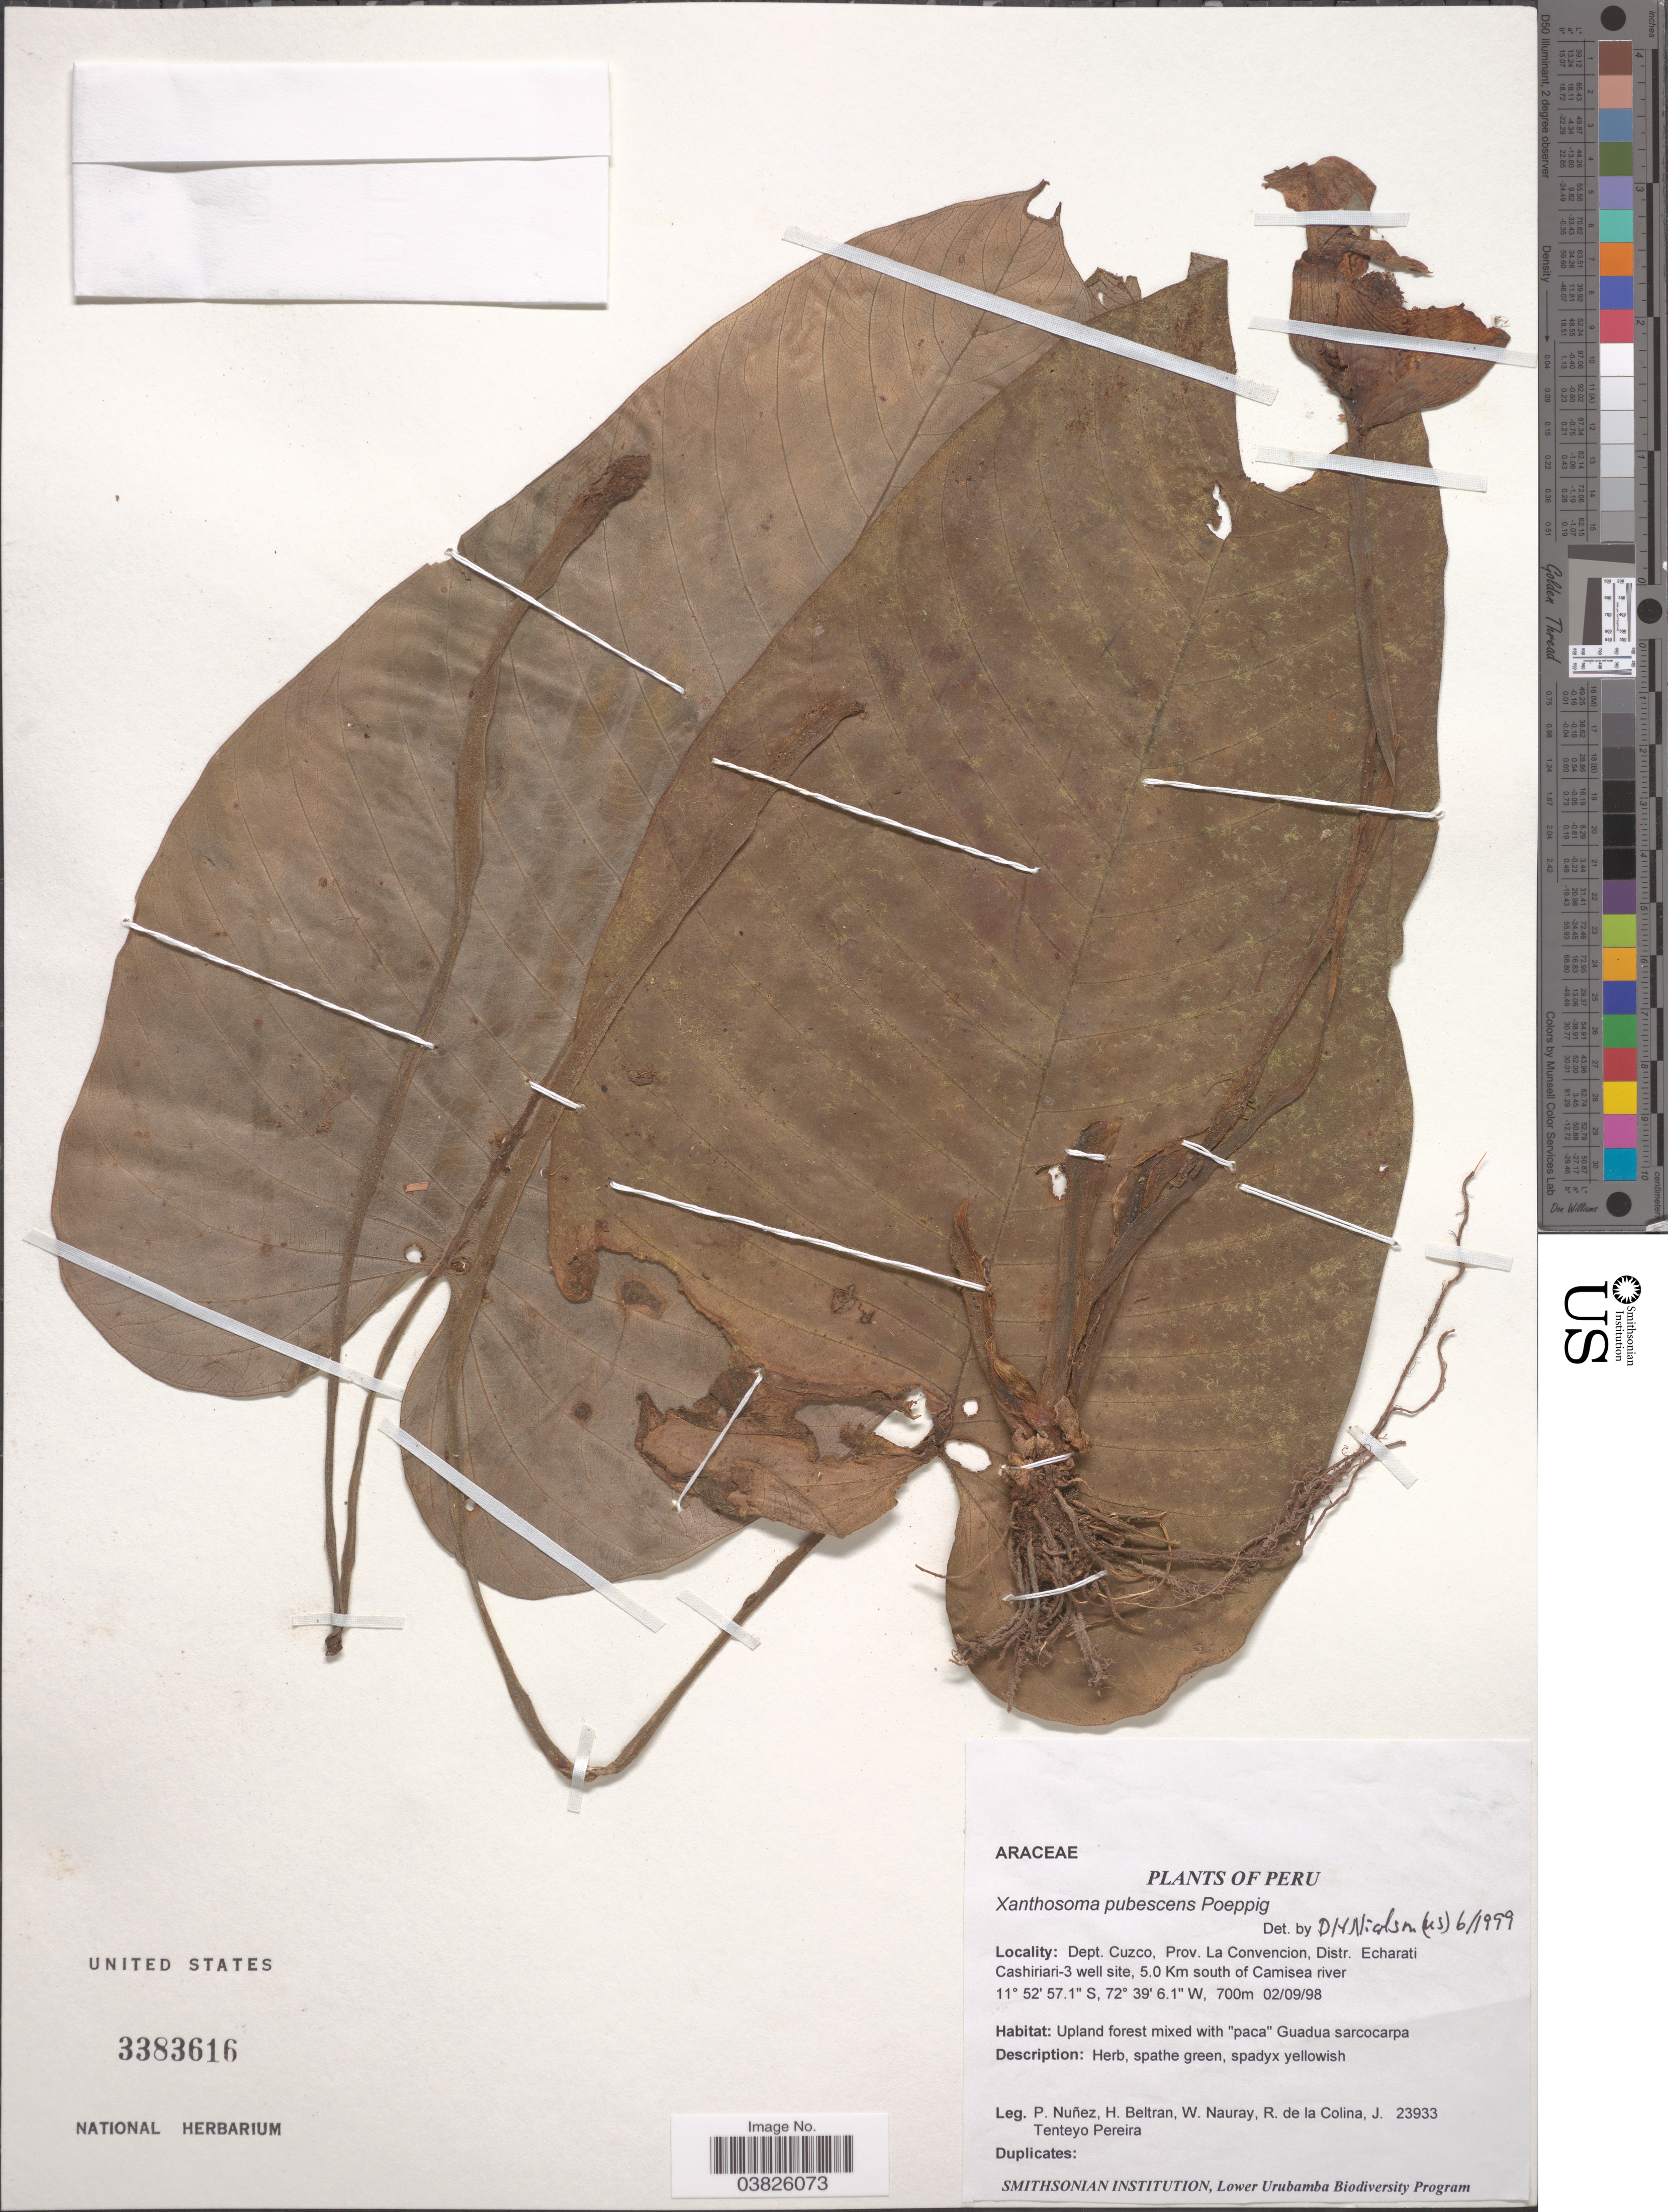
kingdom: Plantae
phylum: Tracheophyta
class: Liliopsida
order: Alismatales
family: Araceae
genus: Xanthosoma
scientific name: Xanthosoma pubescens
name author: Poepp.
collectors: P. Nuñez V., H. Beltran, W. Nauray, R. Colina & T. Pereira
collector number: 23933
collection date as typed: Transcribed d/m/y: 2/9/98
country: Peru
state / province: Cusco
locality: Dept. Cuzco, Prov. La Convencion, Distr. Echarati Cashiriari-3 well site, 5.0 Km south of Camisea river.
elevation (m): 700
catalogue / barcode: US 3383616